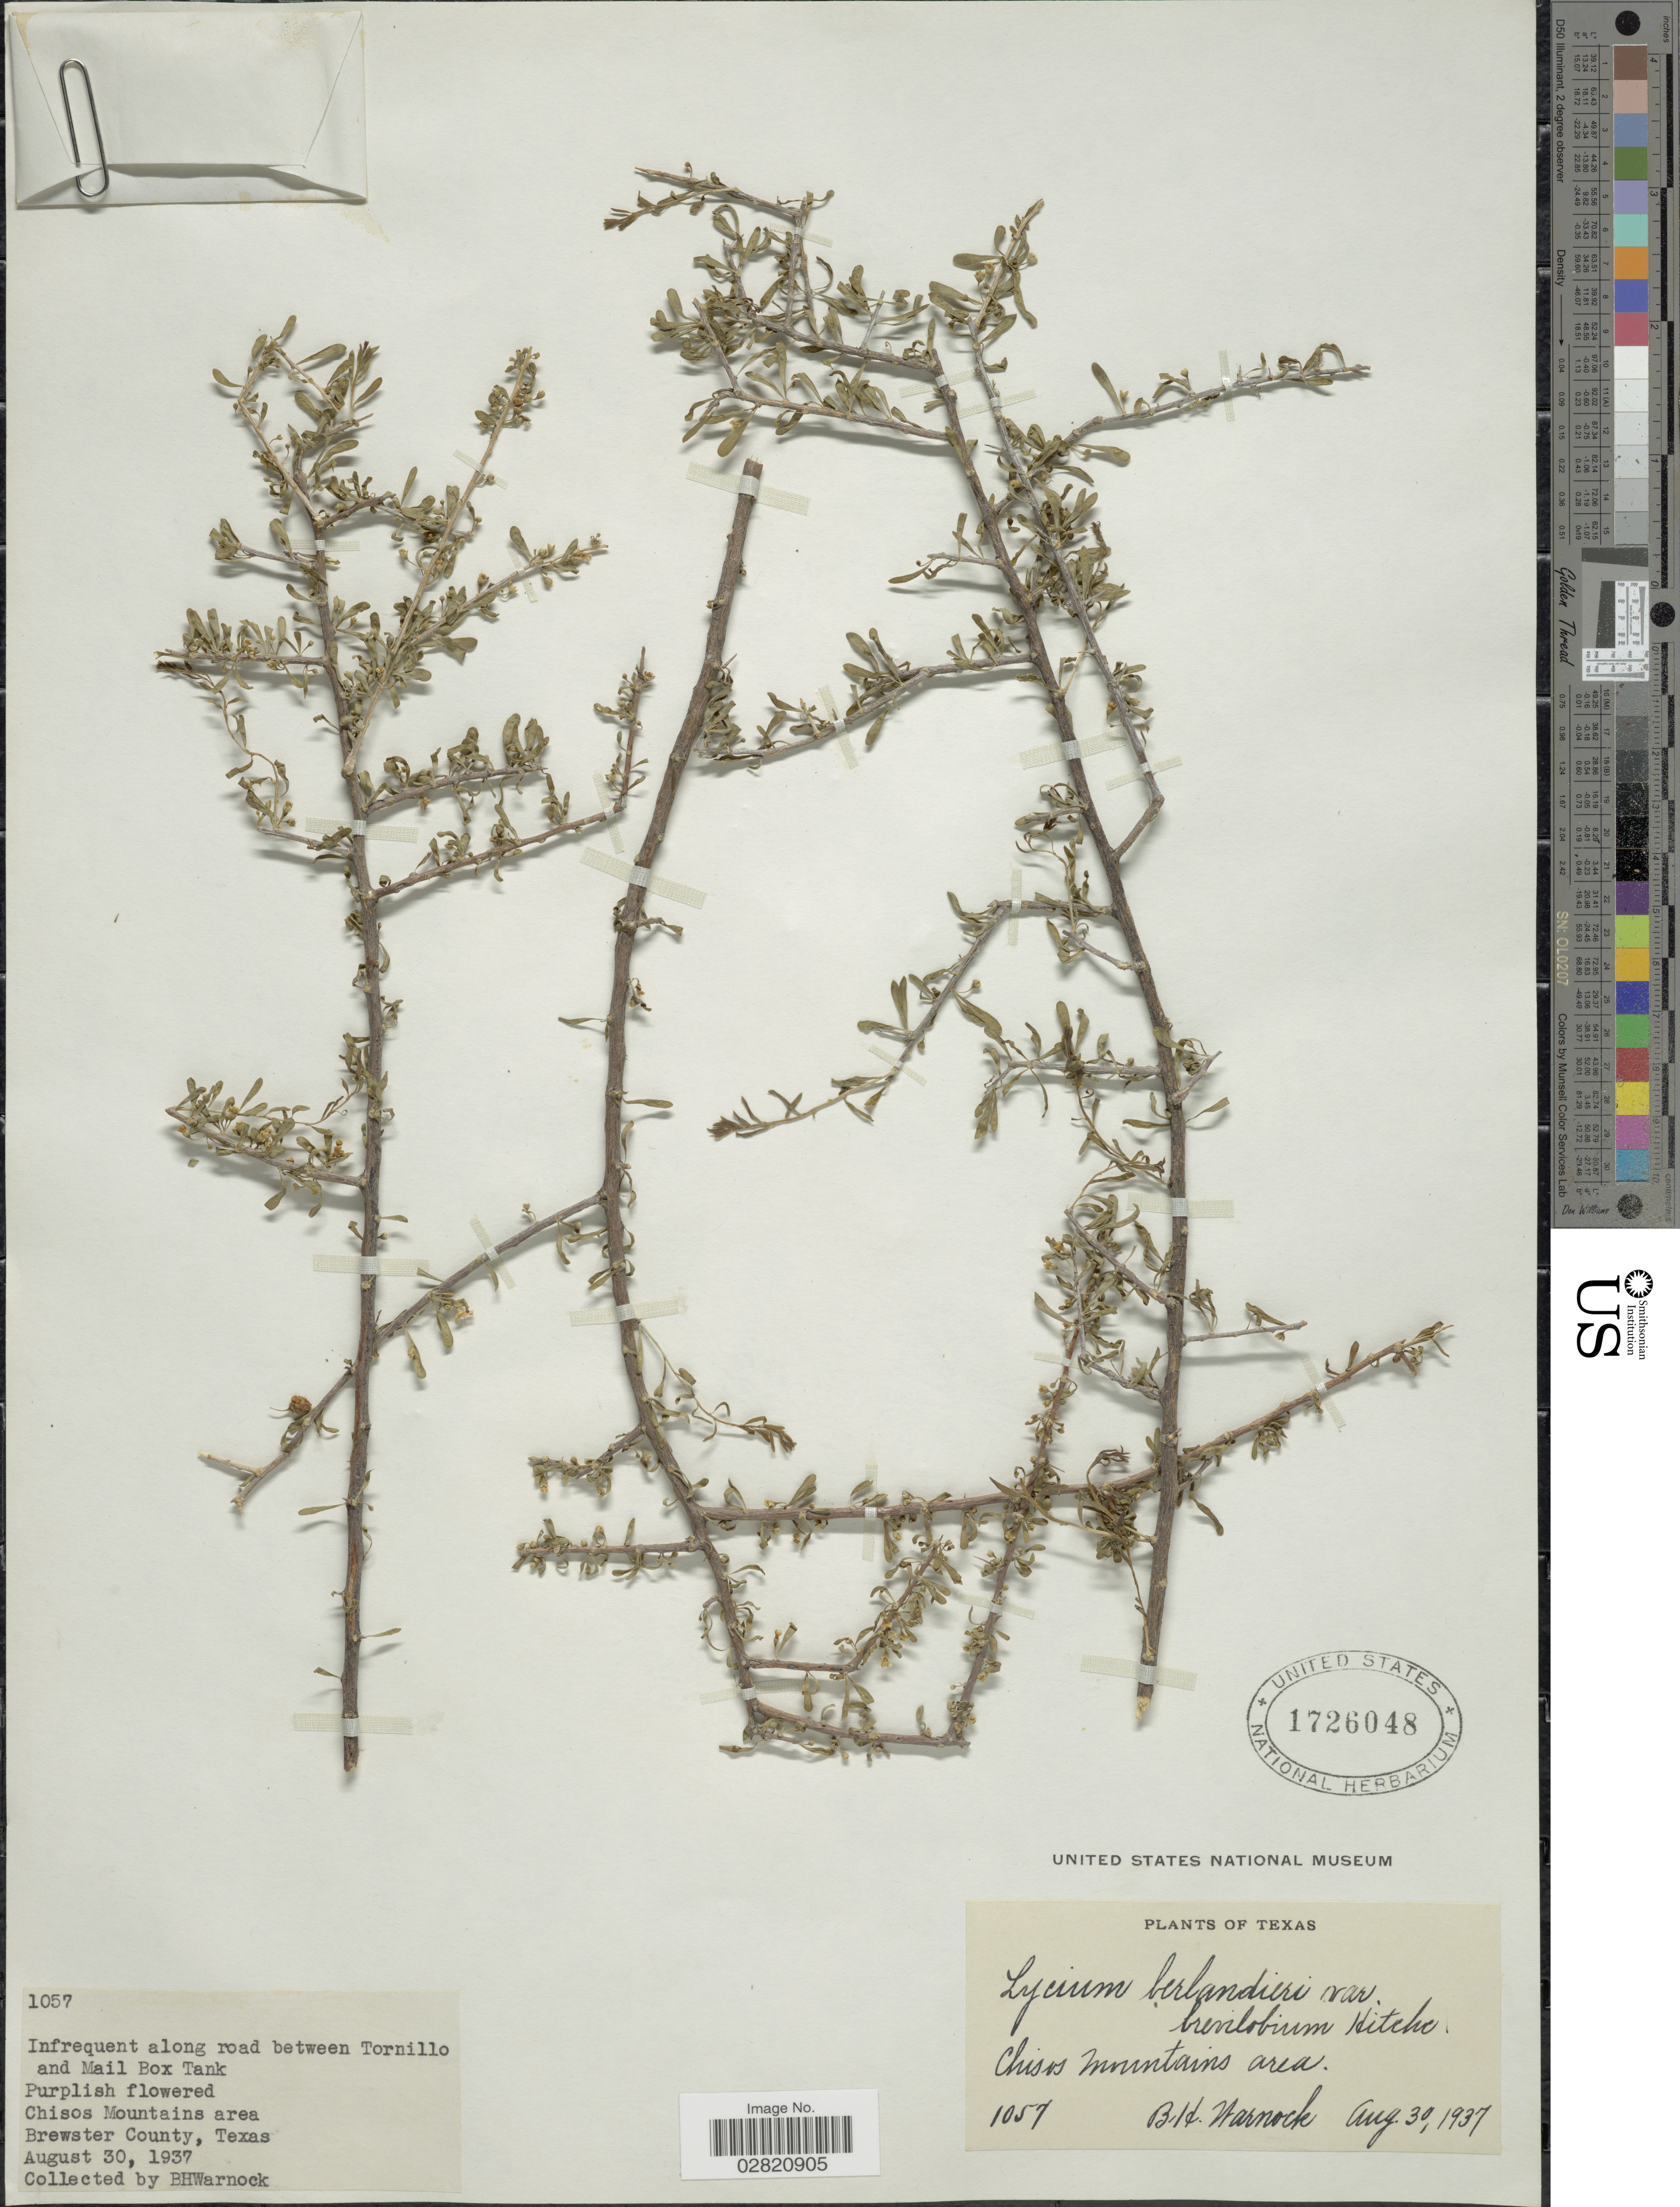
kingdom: Plantae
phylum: Tracheophyta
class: Magnoliopsida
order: Solanales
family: Solanaceae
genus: Lycium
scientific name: Lycium berlandieri var. parviflorum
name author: (A. Gray) A. Terracc.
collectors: B. H. Warnock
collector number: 1057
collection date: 1937-08-30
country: United States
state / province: Texas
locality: Infrequent along road between Tornillo and Mail Box Tank. Chisos Mountains area. Brewster County.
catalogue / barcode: US 1726048